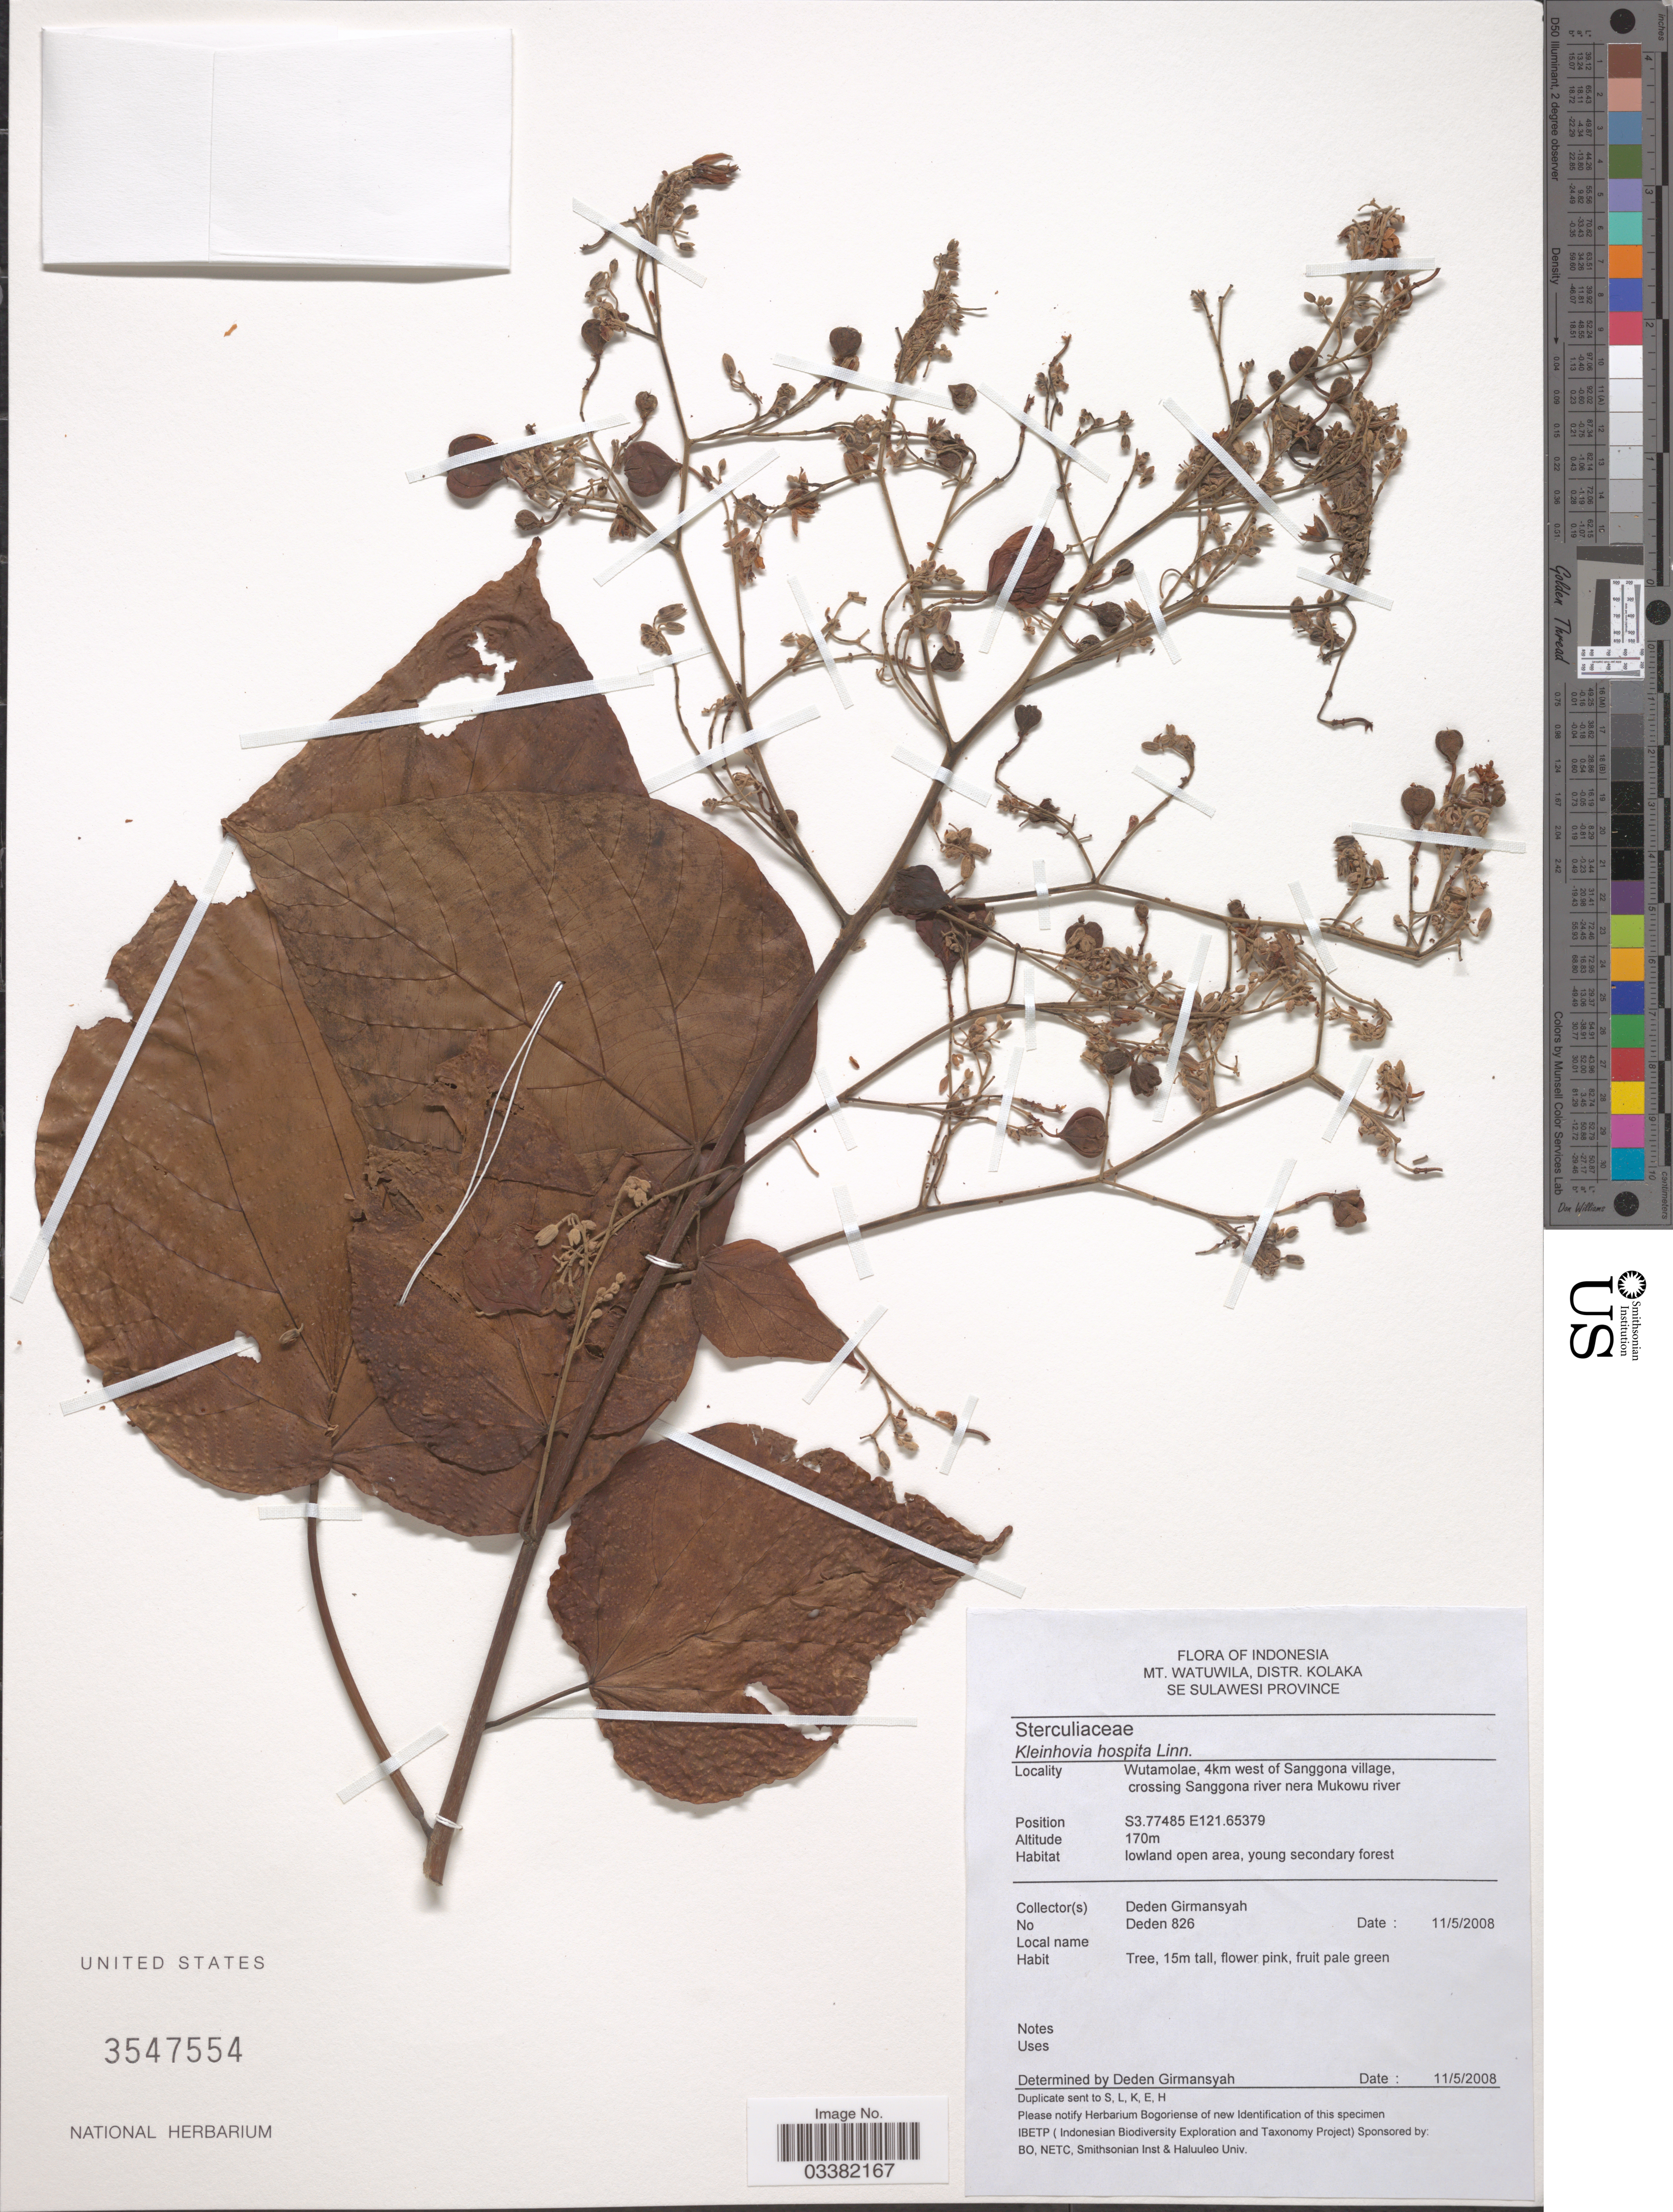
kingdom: Plantae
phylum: Tracheophyta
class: Magnoliopsida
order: Malvales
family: Malvaceae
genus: Kleinhovia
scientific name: Kleinhovia hospita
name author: L.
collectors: D. Girmansyah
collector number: Deden 826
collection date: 2008-05-11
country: Indonesia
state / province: Sulawesi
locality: Mt. Watuwila, Distr. Kolaka. SE Sulawesi Province. Wutamolae, 4km west of Sanggona village, crossing Sanggona river near Mukowu river.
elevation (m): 170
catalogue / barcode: US 3547554